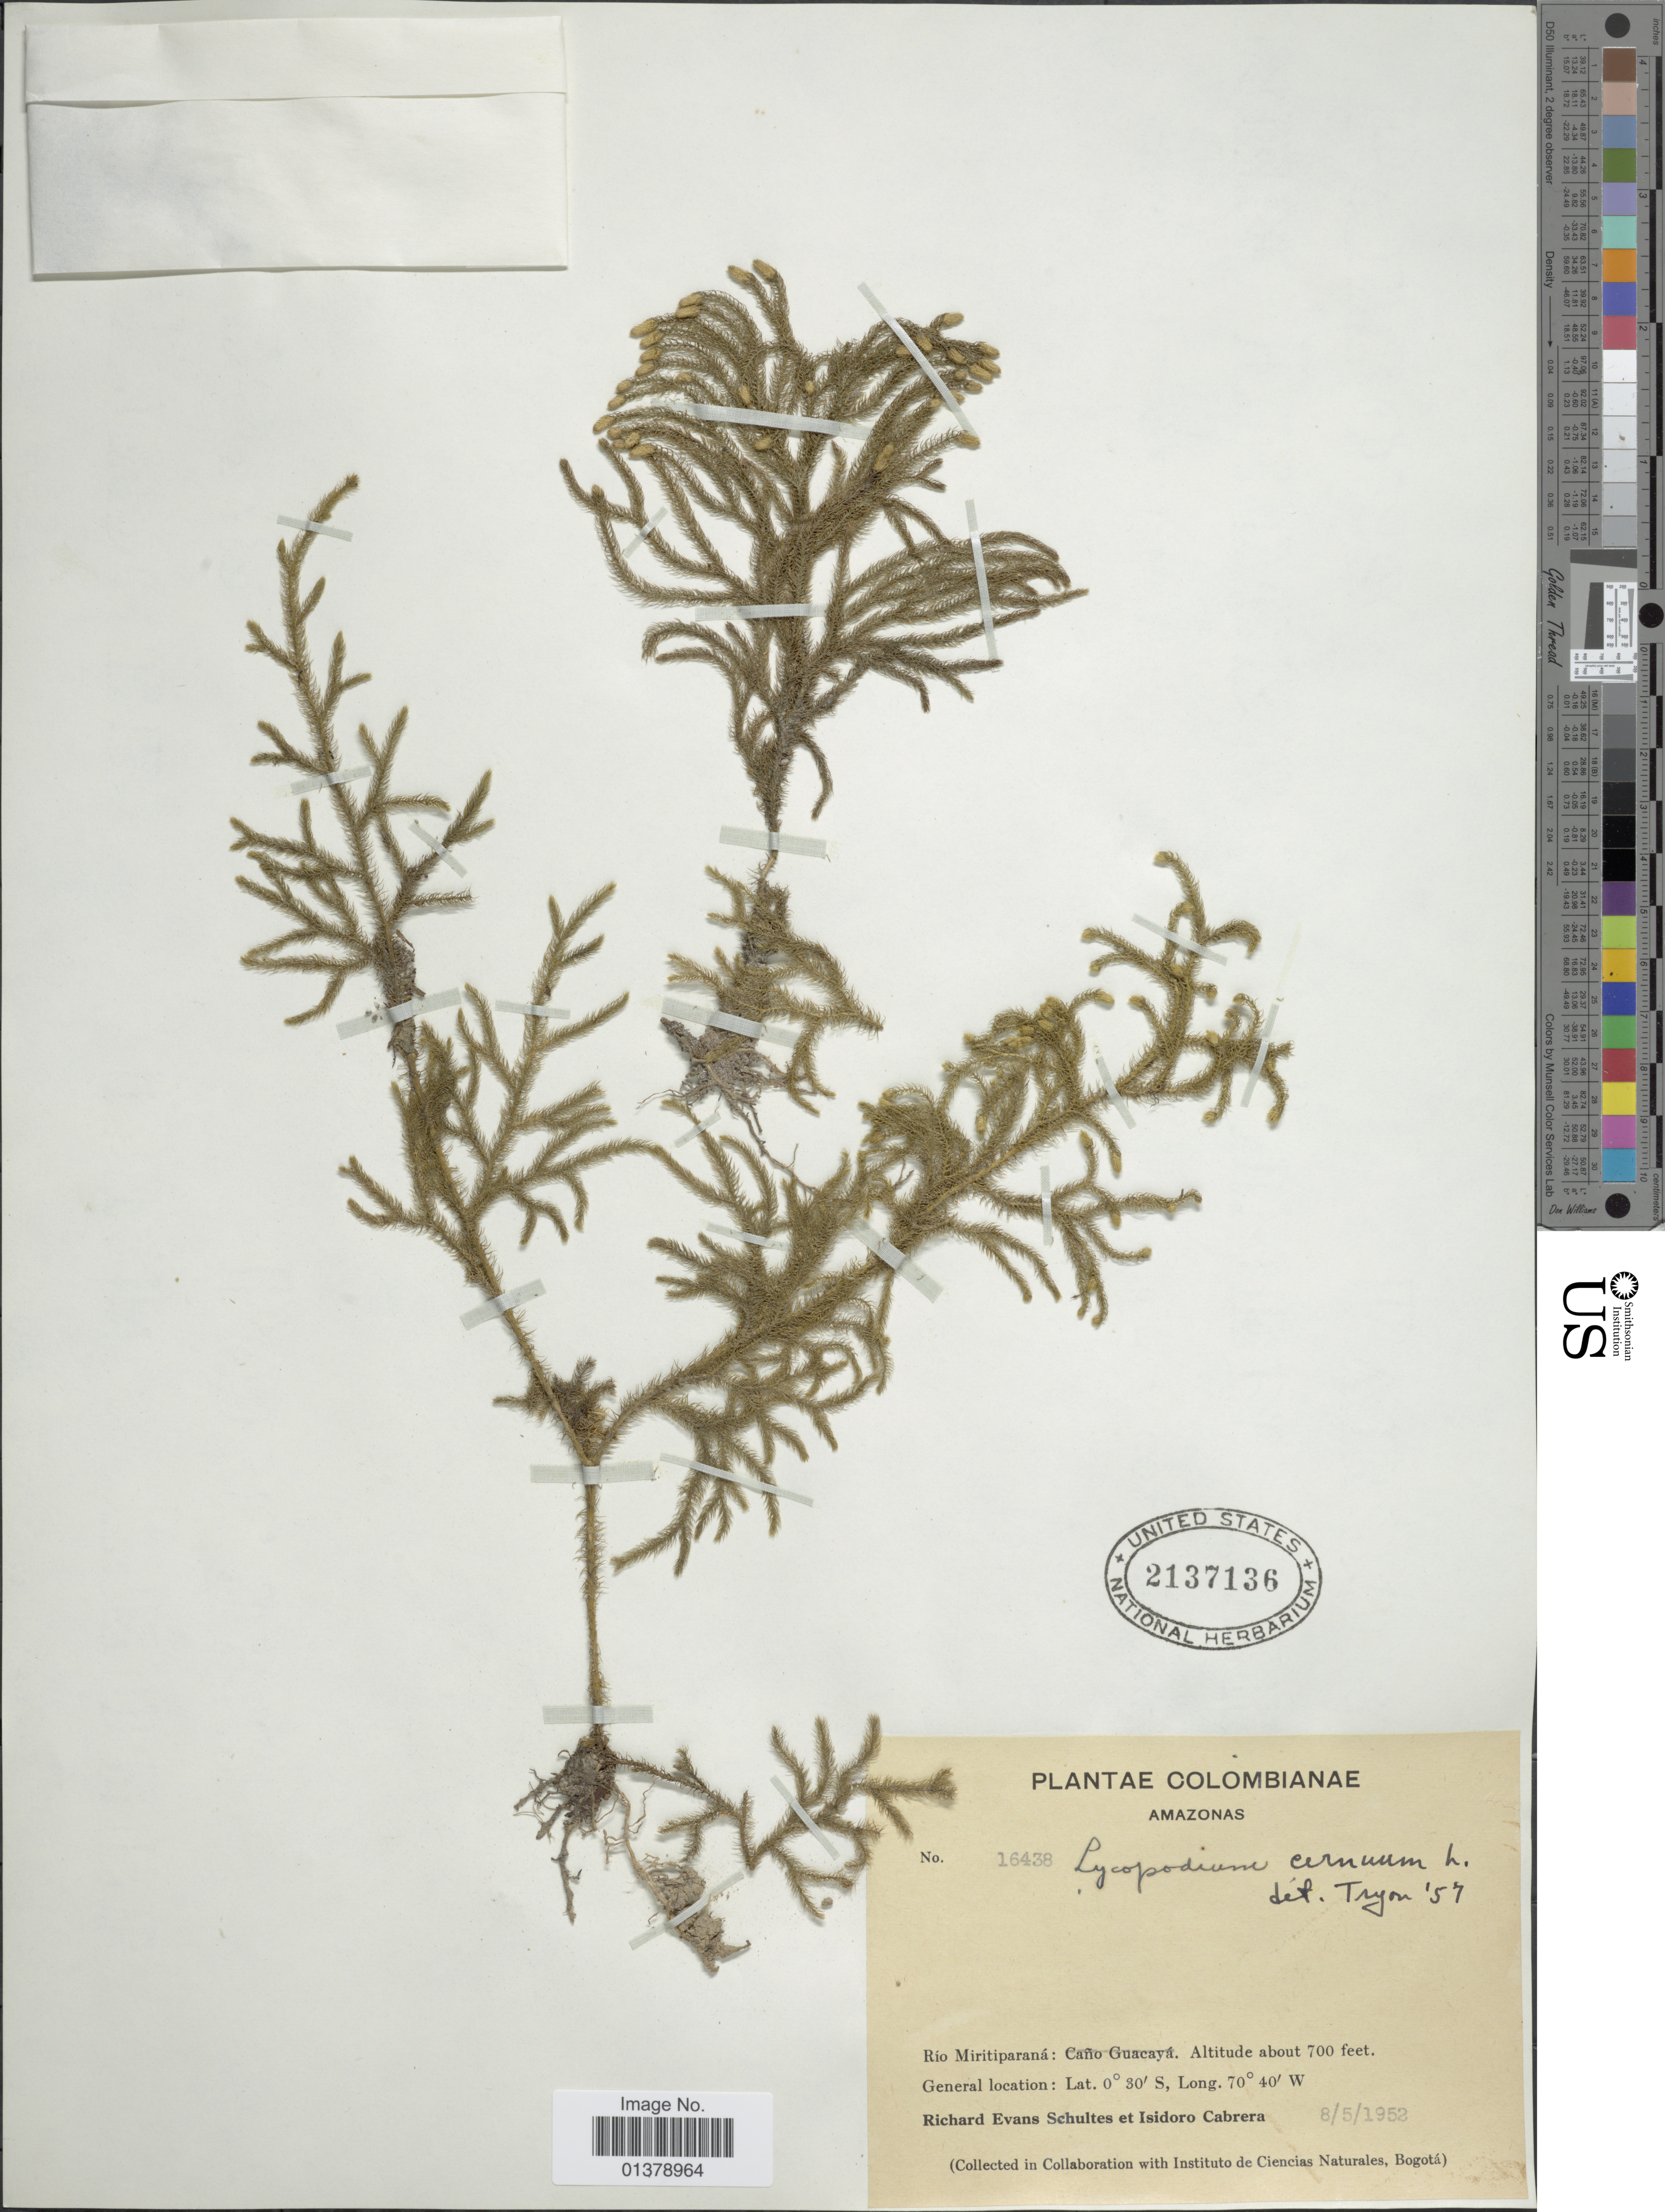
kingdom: Plantae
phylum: Tracheophyta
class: Lycopodiopsida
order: Lycopodiales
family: Lycopodiaceae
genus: Palhinhaea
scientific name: Palhinhaea cernua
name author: (L.) Vasc. & Franco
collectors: R. E. Schultes & I. Cabrera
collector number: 16438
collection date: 1952-05-08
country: Colombia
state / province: Amazônas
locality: Rio Miritiparaná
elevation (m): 213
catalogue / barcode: US 2137136